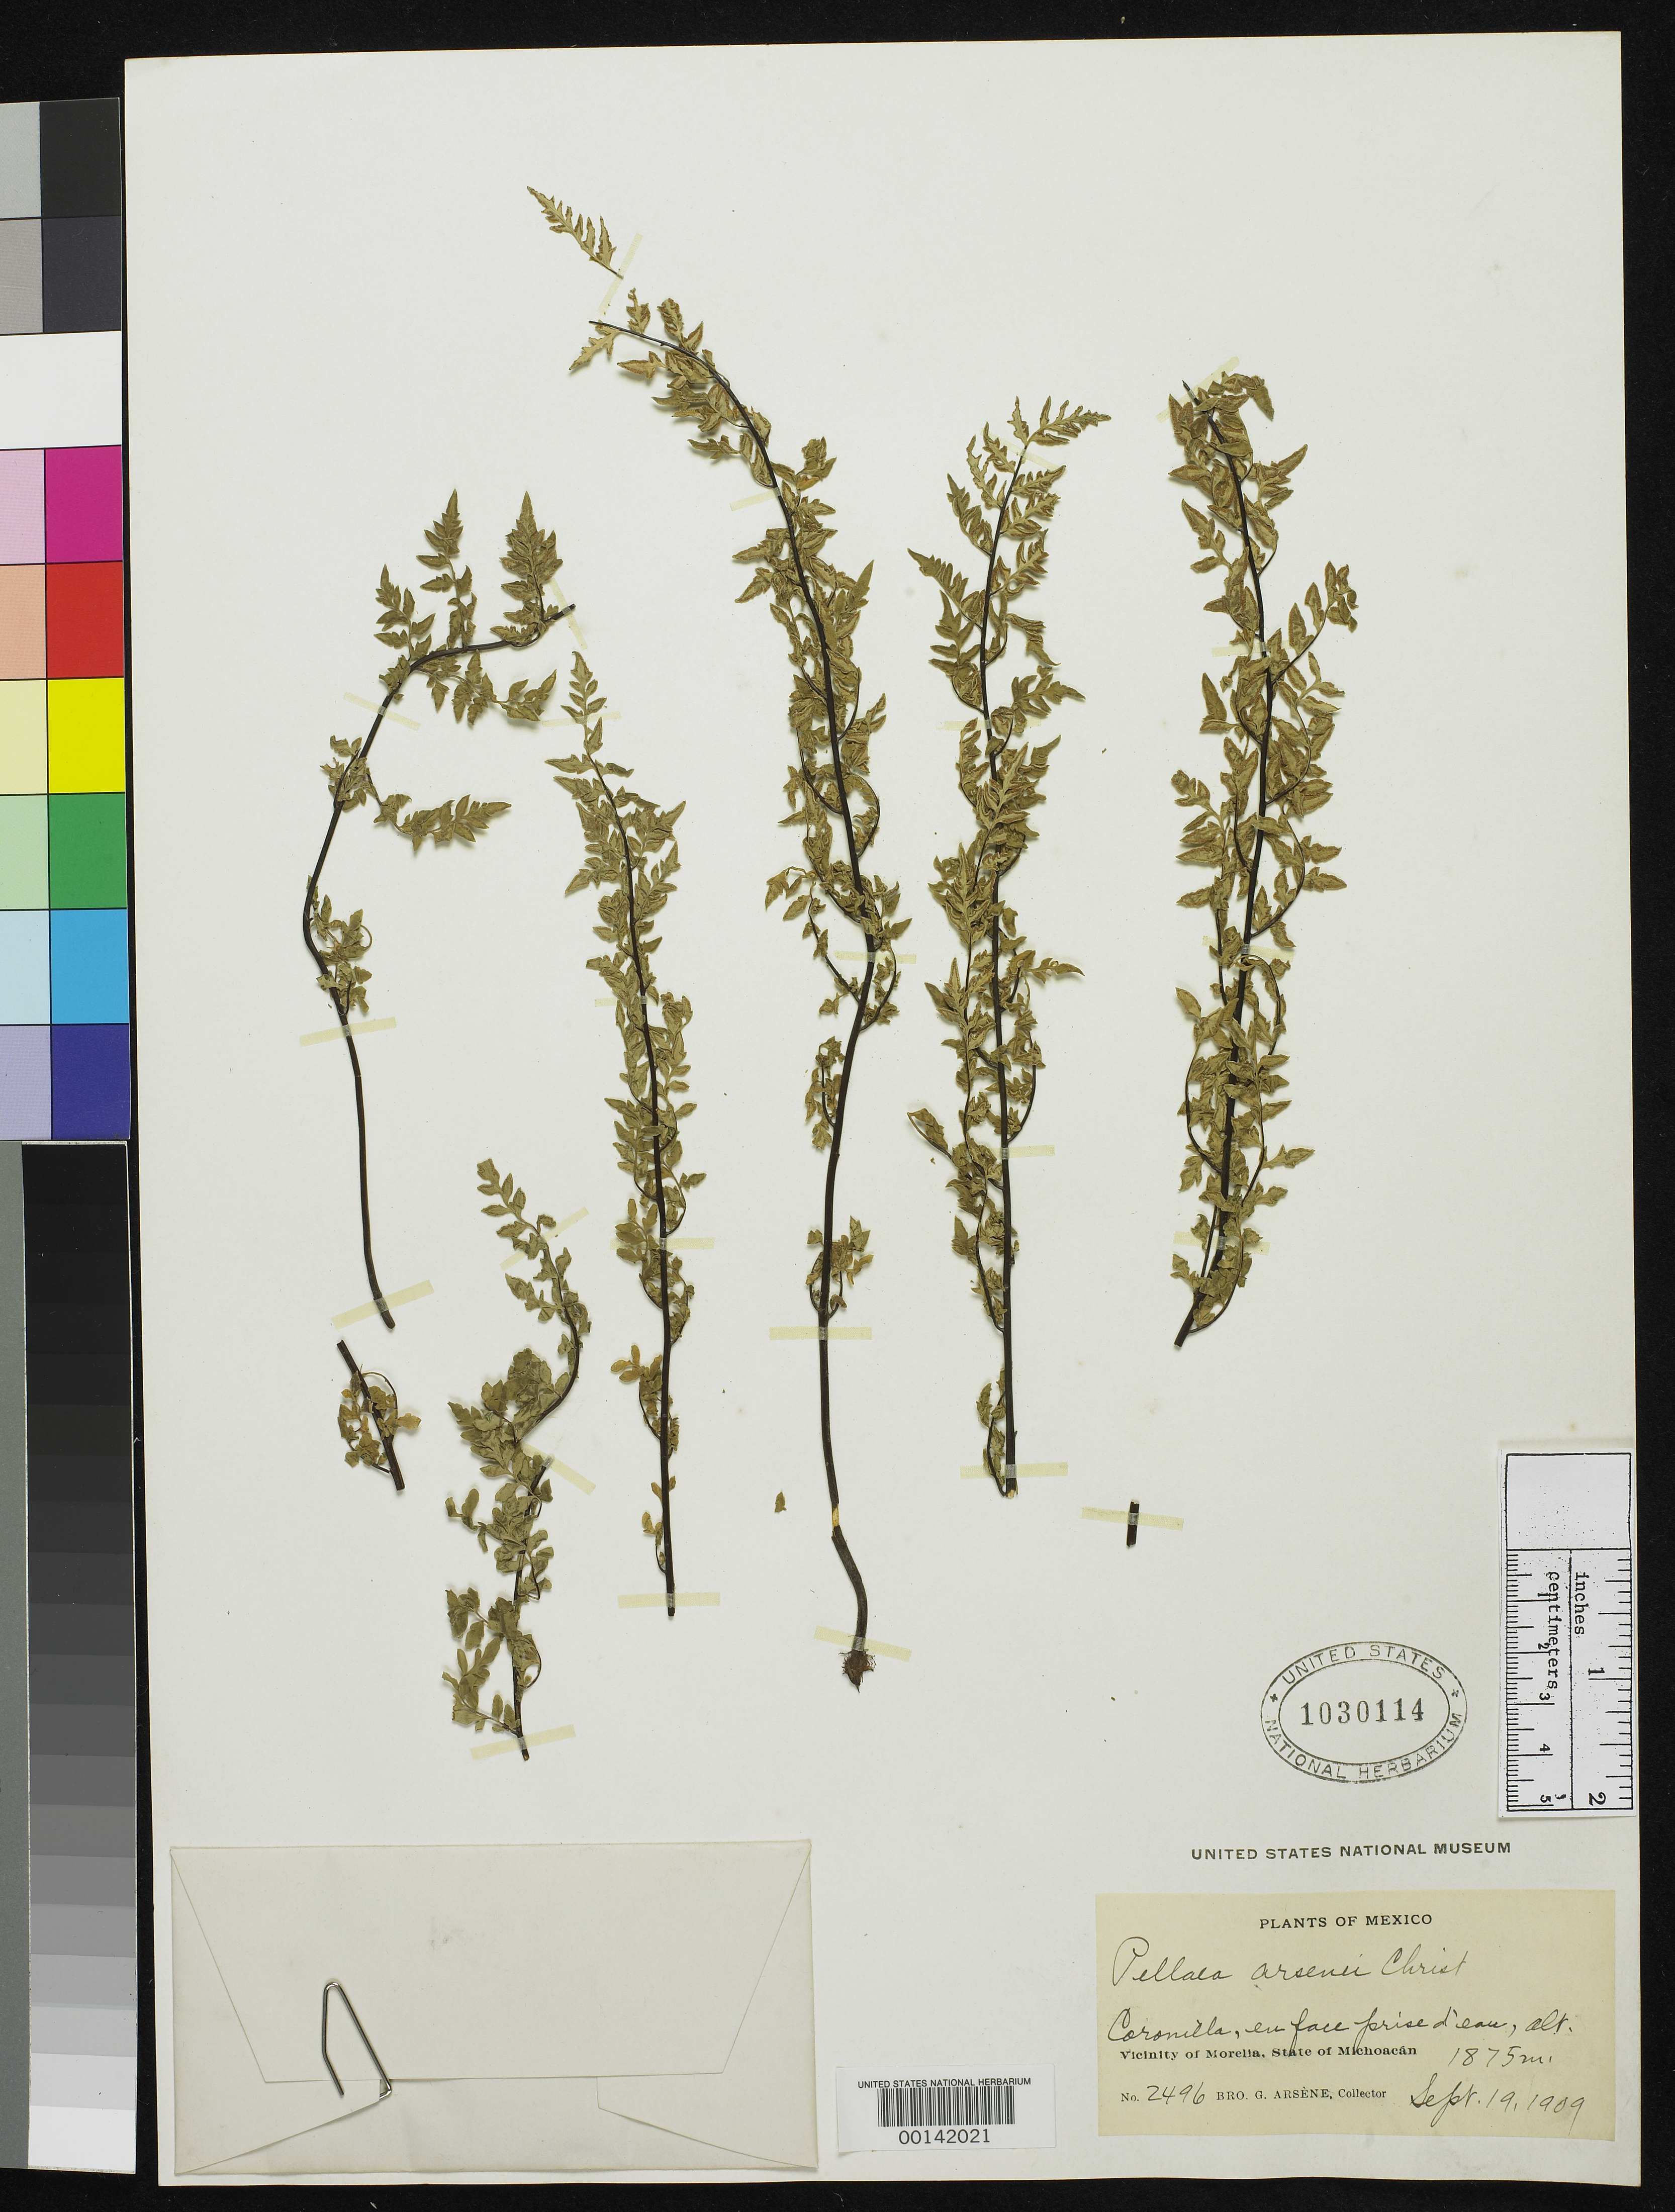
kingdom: Plantae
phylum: Tracheophyta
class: Polypodiopsida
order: Polypodiales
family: Pteridaceae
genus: Pellaea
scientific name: Pellaea arsenei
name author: Christ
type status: Type Collection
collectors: Bro. G. Arsène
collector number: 2496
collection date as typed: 19 Sep 1909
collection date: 1909-09-19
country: Mexico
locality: E of Monserrat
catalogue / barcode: US 1030114